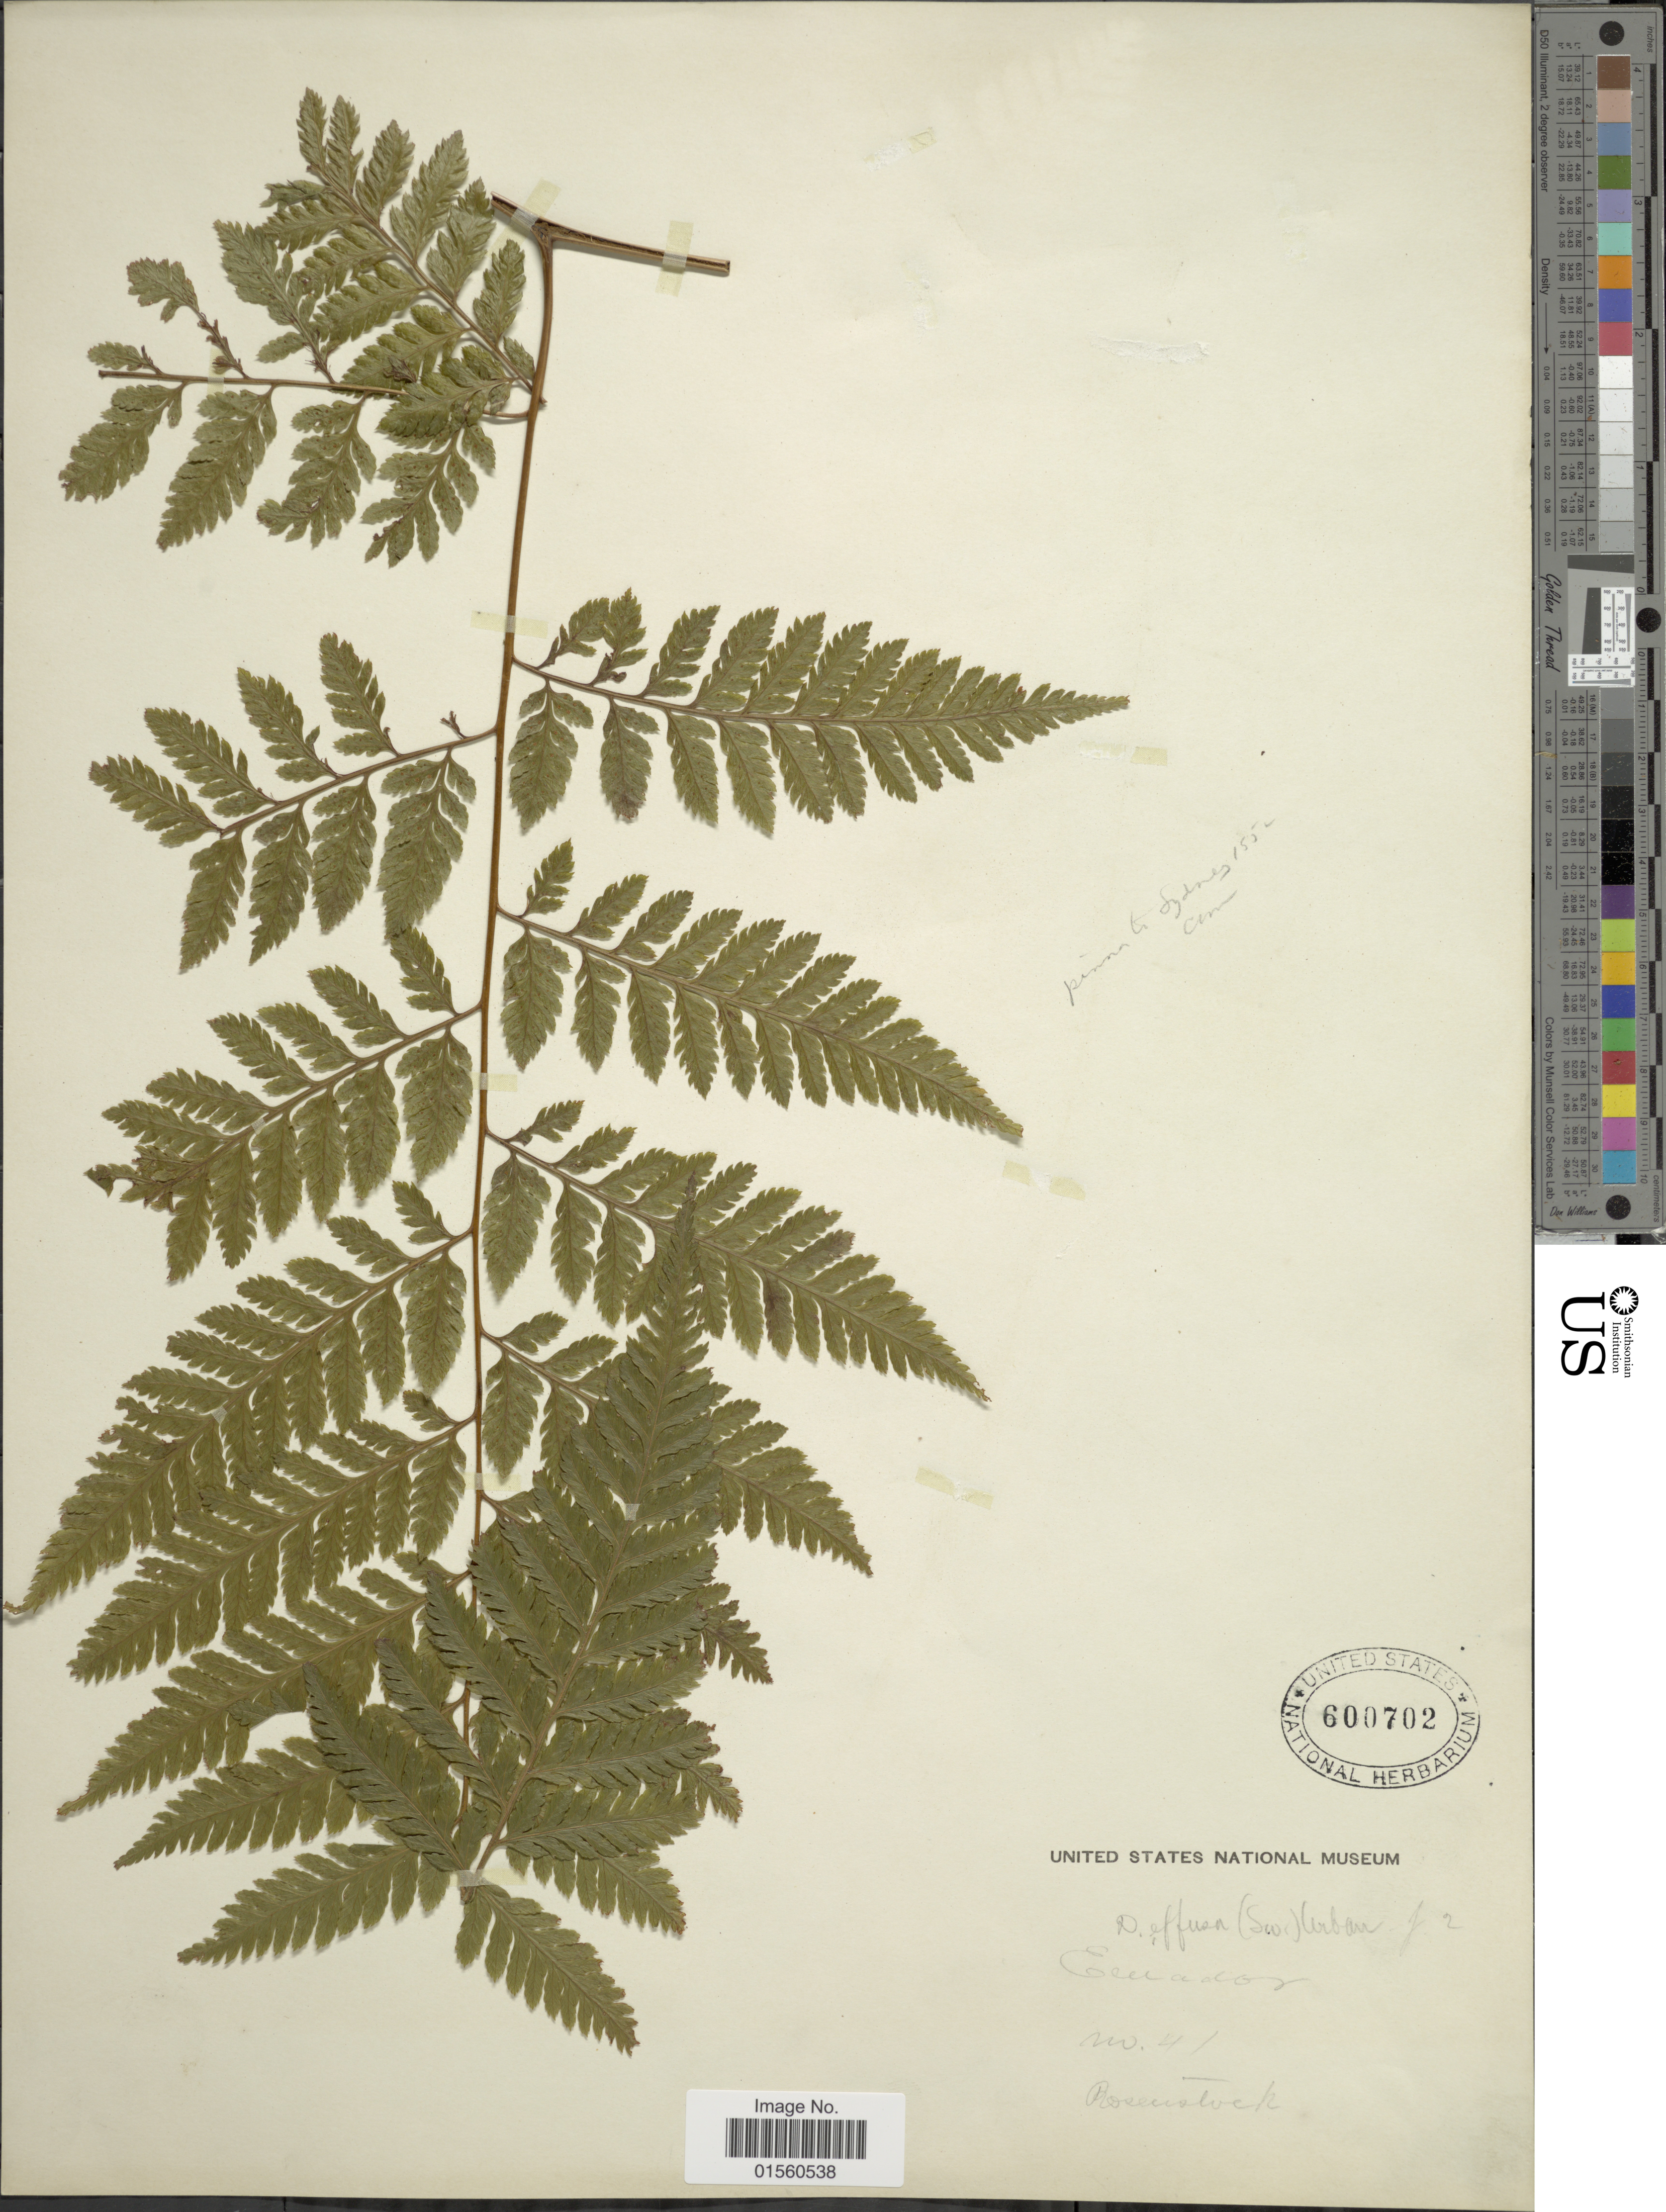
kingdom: Plantae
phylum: Tracheophyta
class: Polypodiopsida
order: Polypodiales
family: Dryopteridaceae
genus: Parapolystichum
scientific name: Parapolystichum effusum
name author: (Sw.) Ching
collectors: -- Rosenstock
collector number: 41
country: Ecuador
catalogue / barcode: US 600702